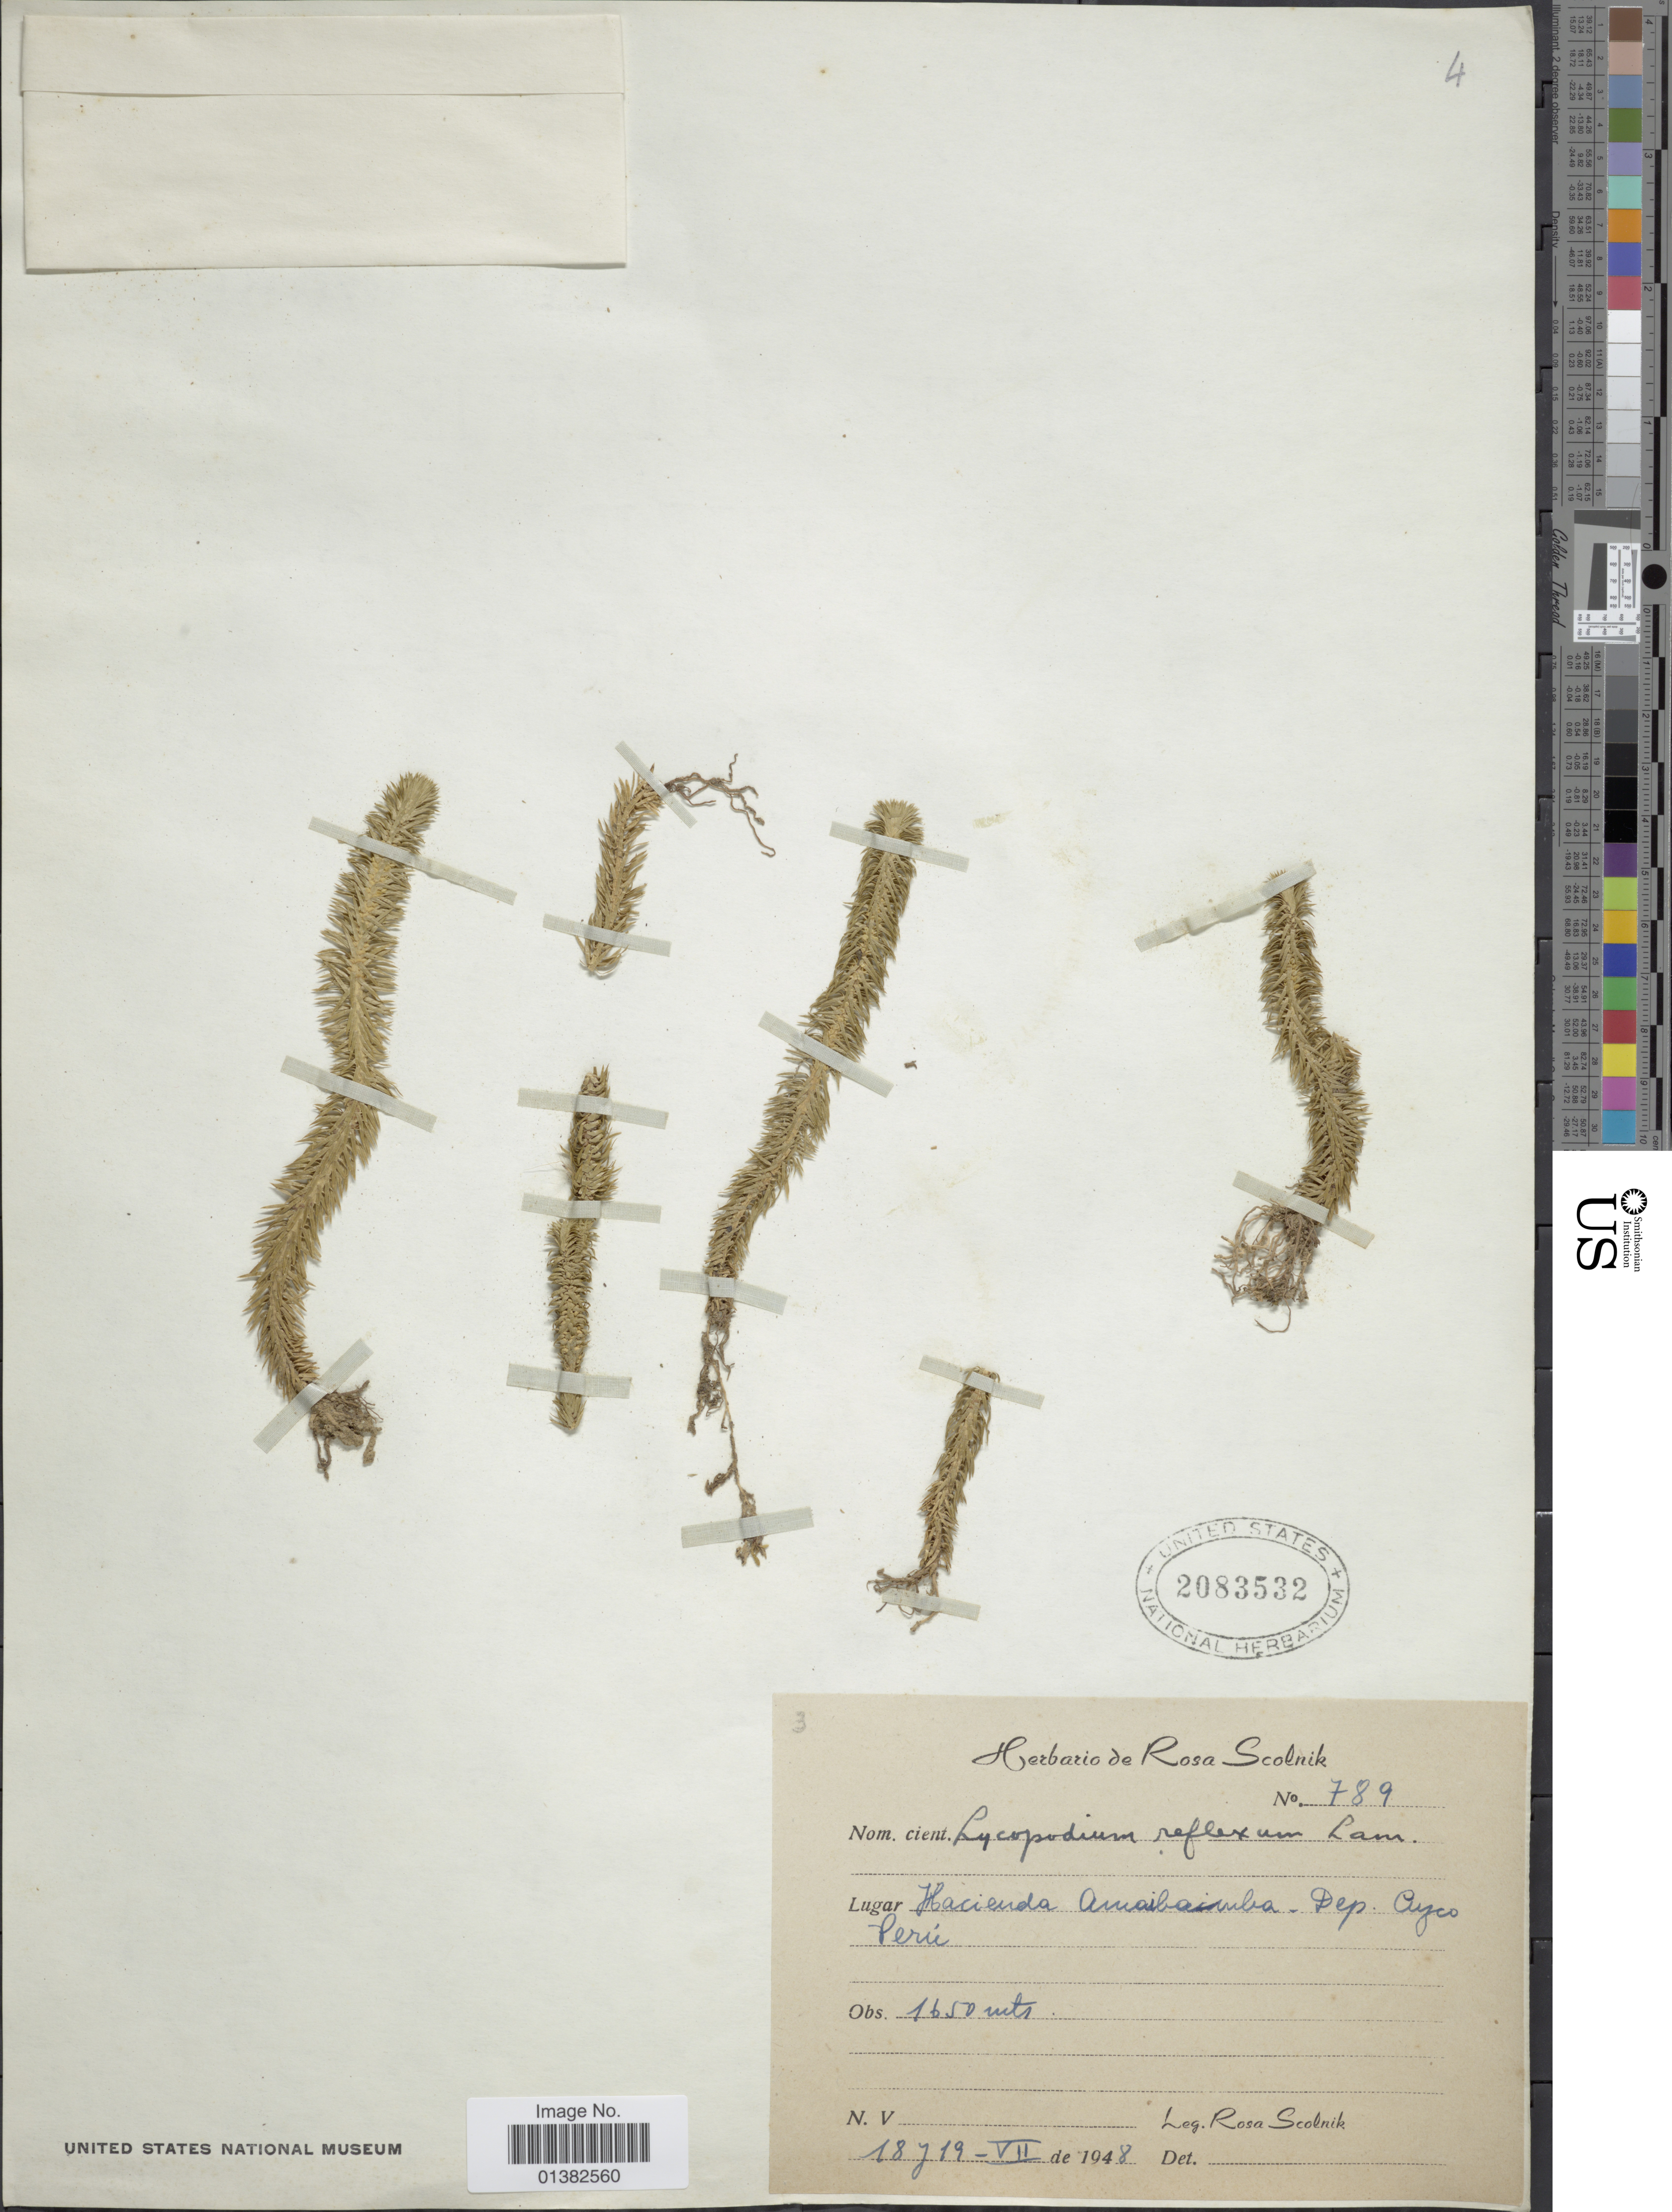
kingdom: Plantae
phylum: Tracheophyta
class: Lycopodiopsida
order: Lycopodiales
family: Lycopodiaceae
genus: Phlegmariurus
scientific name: Phlegmariurus reflexus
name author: (Lam.) B. Øllg.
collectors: R. Scolnik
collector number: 789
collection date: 1948-07-18/1948-07-19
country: Peru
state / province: Cusco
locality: Hacienda Amaibamba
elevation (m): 1650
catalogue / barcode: US 2083532